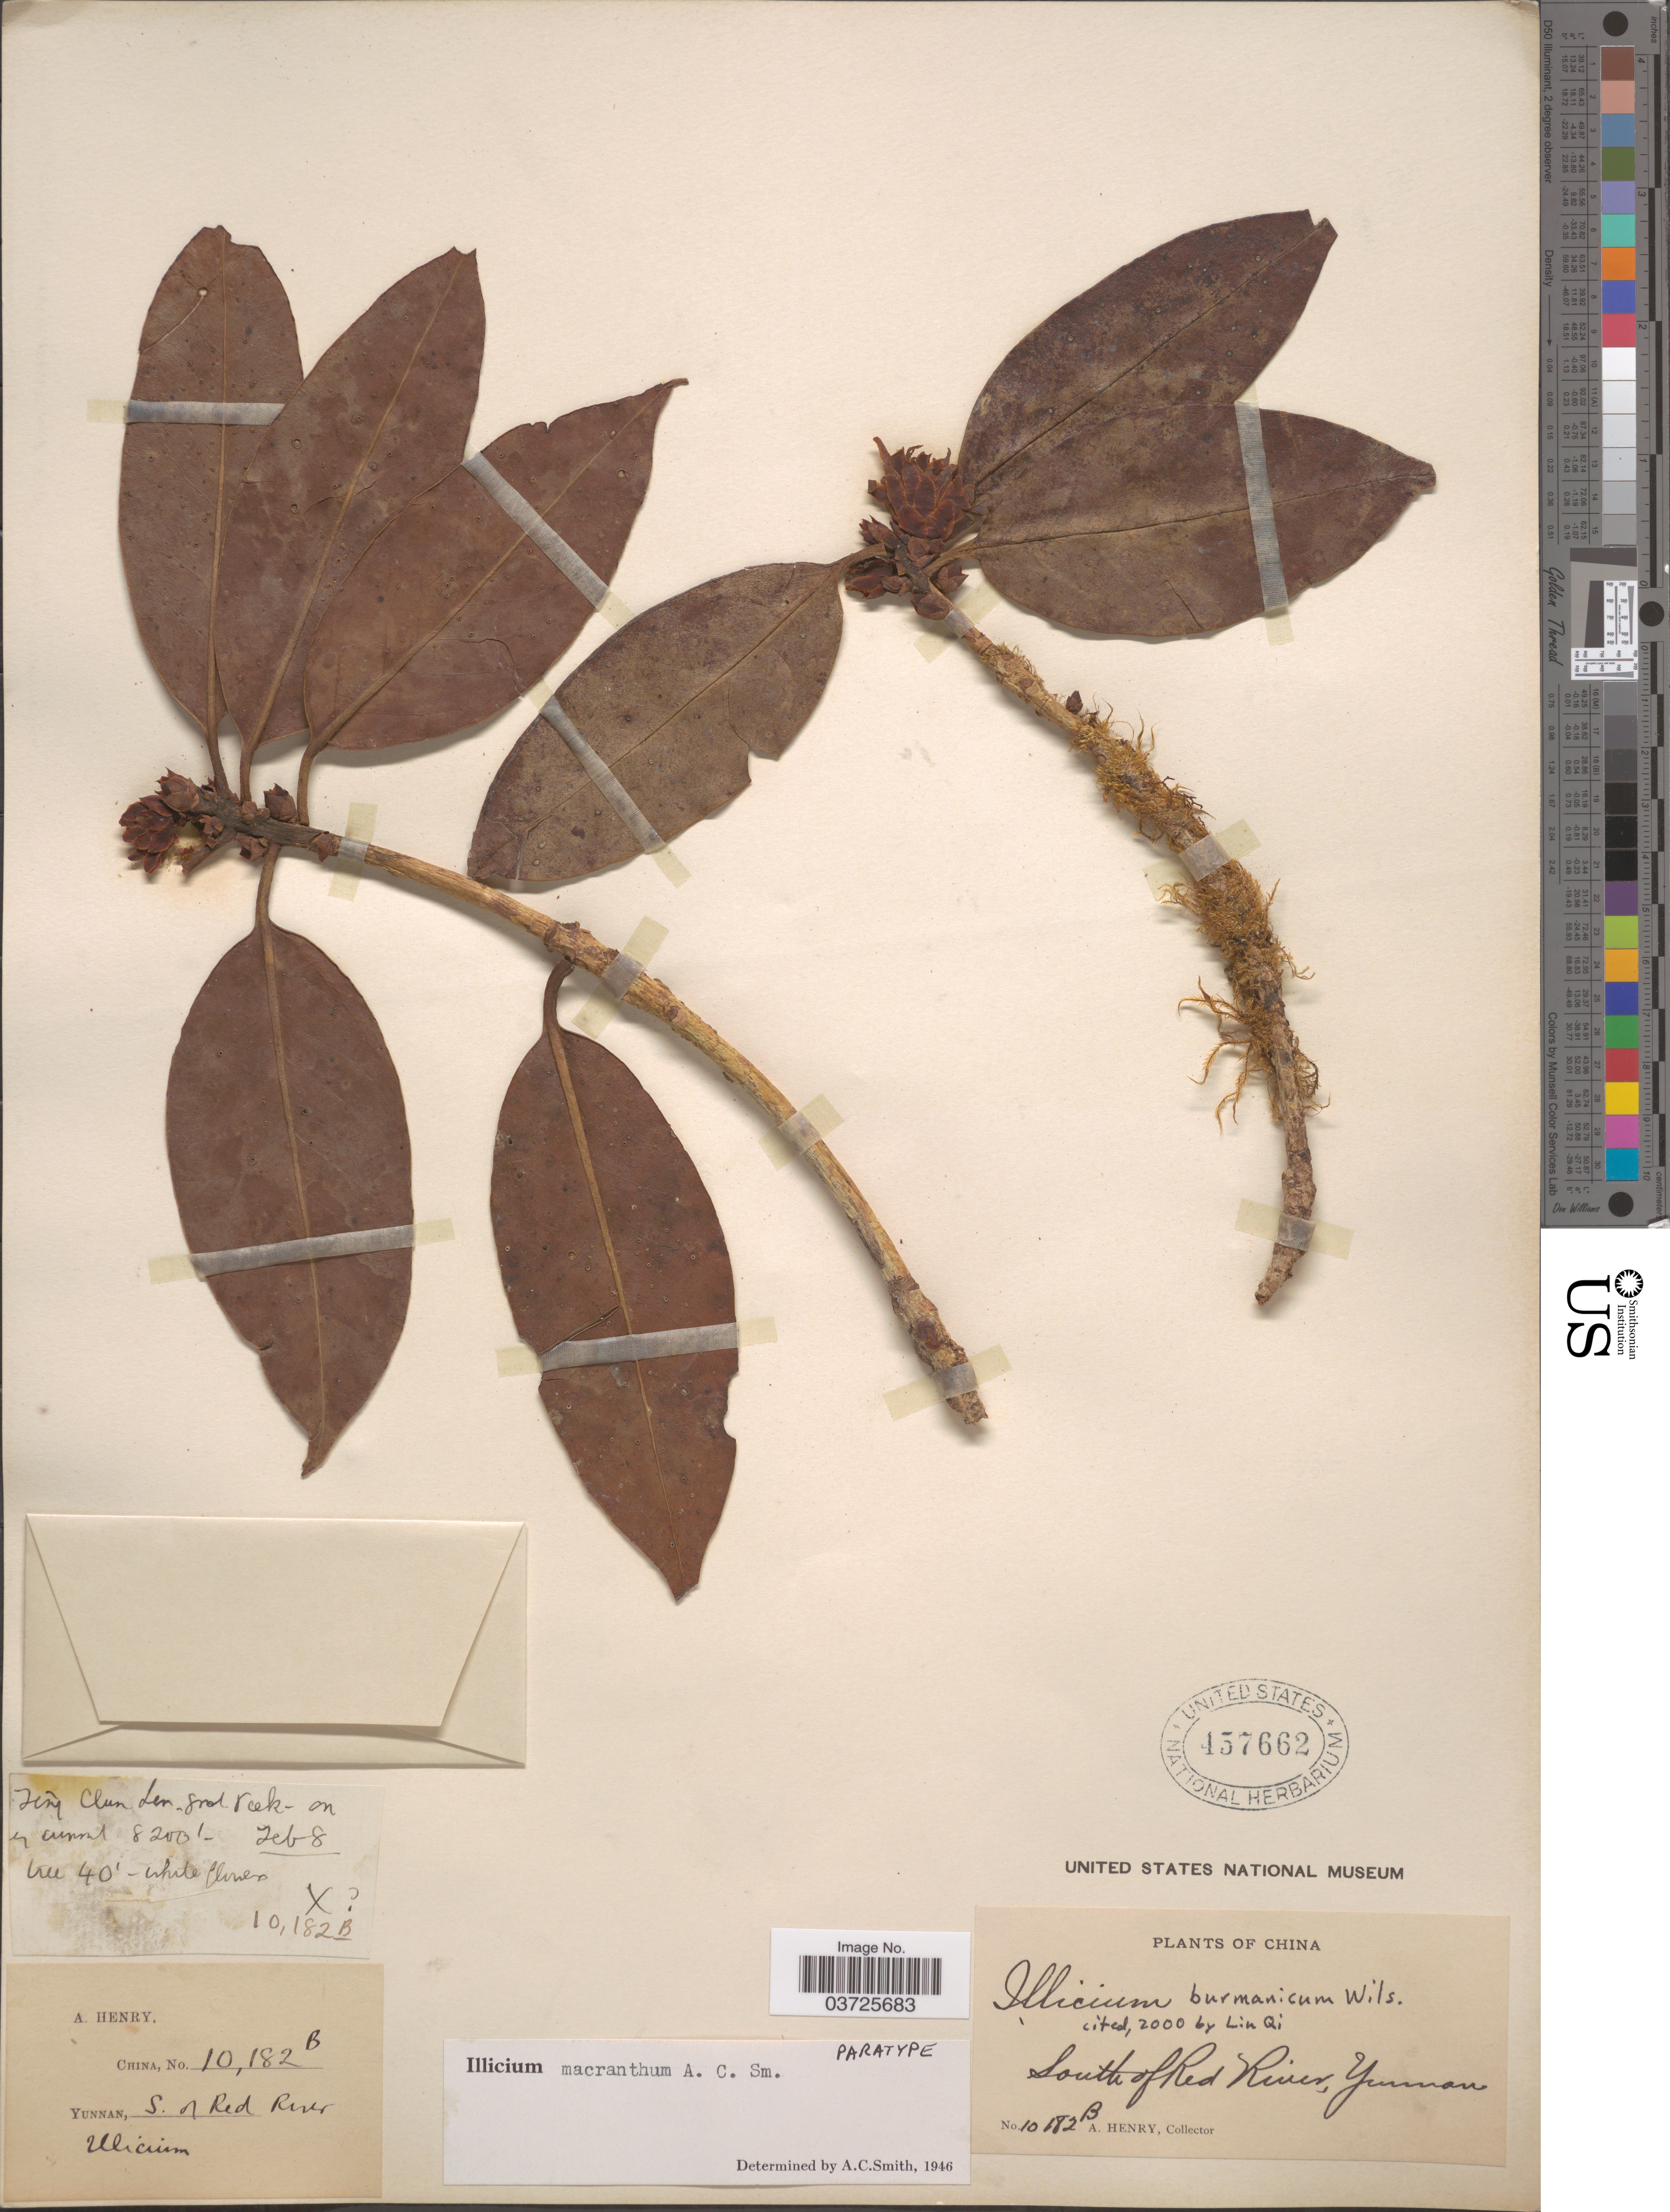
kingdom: Plantae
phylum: Tracheophyta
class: Magnoliopsida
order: Austrobaileyales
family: Schisandraceae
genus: Illicium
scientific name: Illicium burmanicum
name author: E.H. Wilson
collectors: A. Henry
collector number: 10182 B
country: China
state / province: Yunnan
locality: South of Red River. Feng Chun Len. on summit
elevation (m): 2499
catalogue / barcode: US 457662